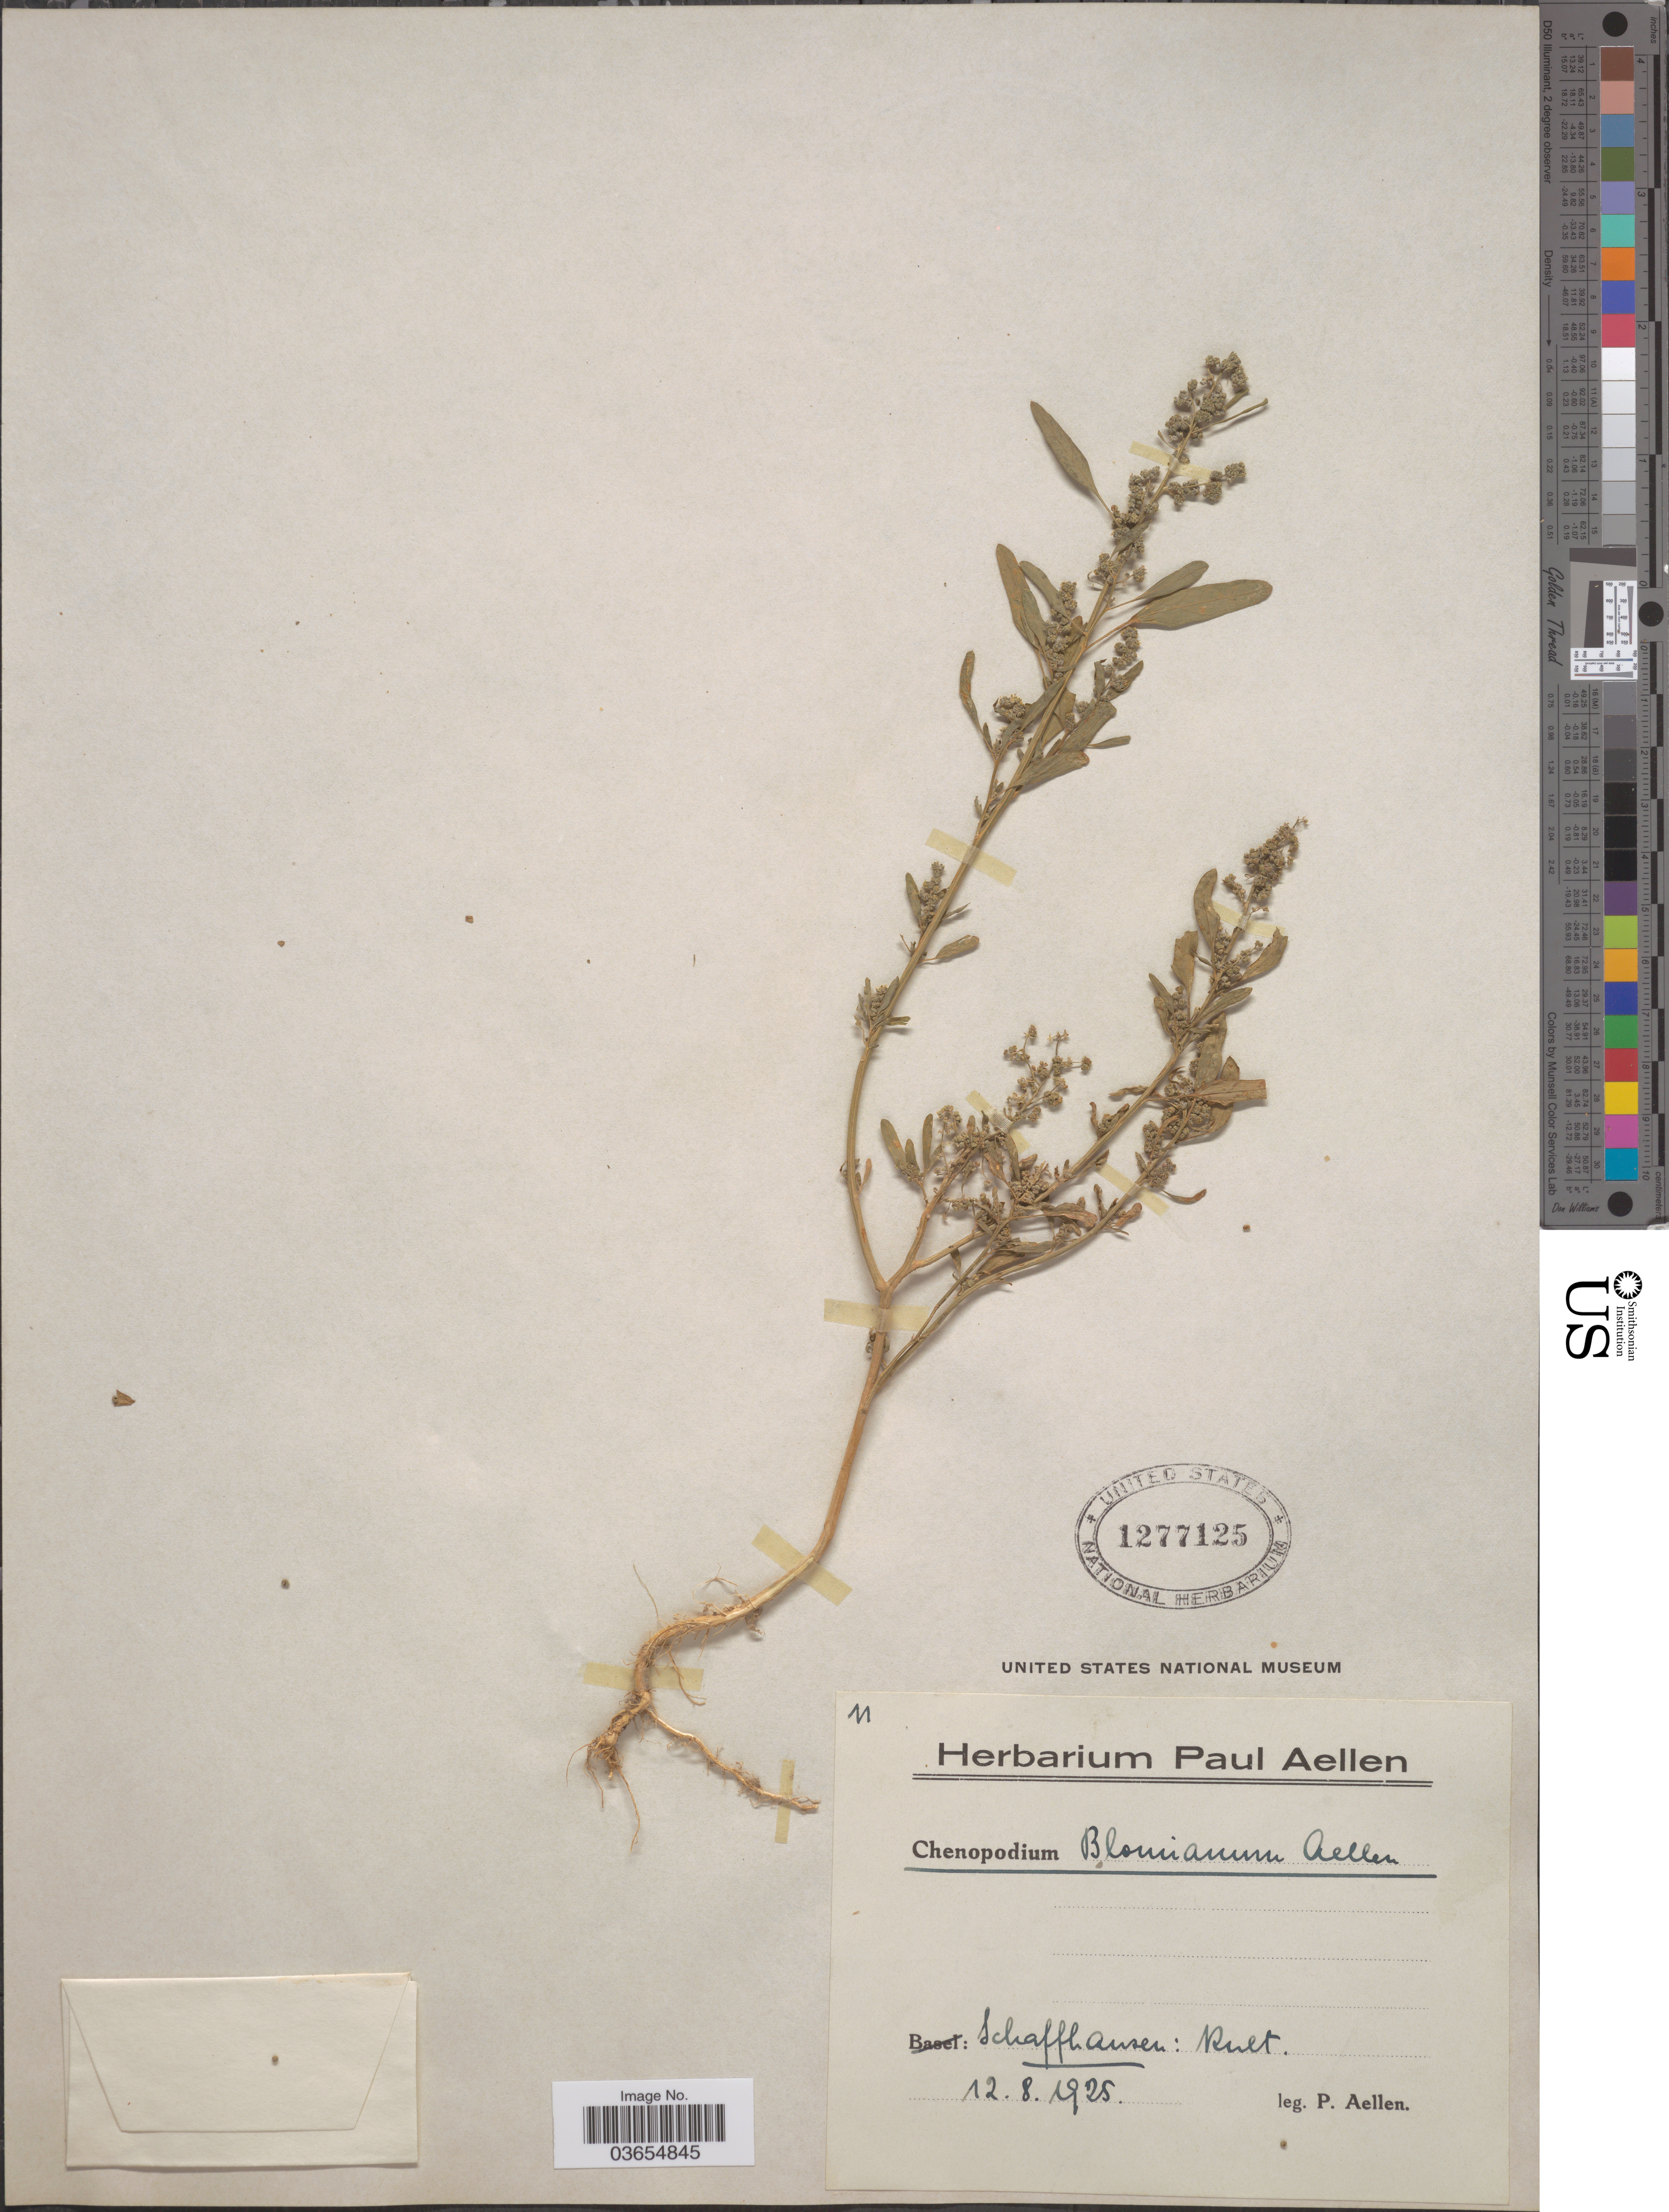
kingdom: Plantae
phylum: Tracheophyta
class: Magnoliopsida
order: Caryophyllales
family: Amaranthaceae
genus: Chenopodium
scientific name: Chenopodium blomianum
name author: Aellen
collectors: P. Aellen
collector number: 11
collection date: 1925-08-12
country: Switzerland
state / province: Schaffhausen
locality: Kult.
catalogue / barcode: US 1277125